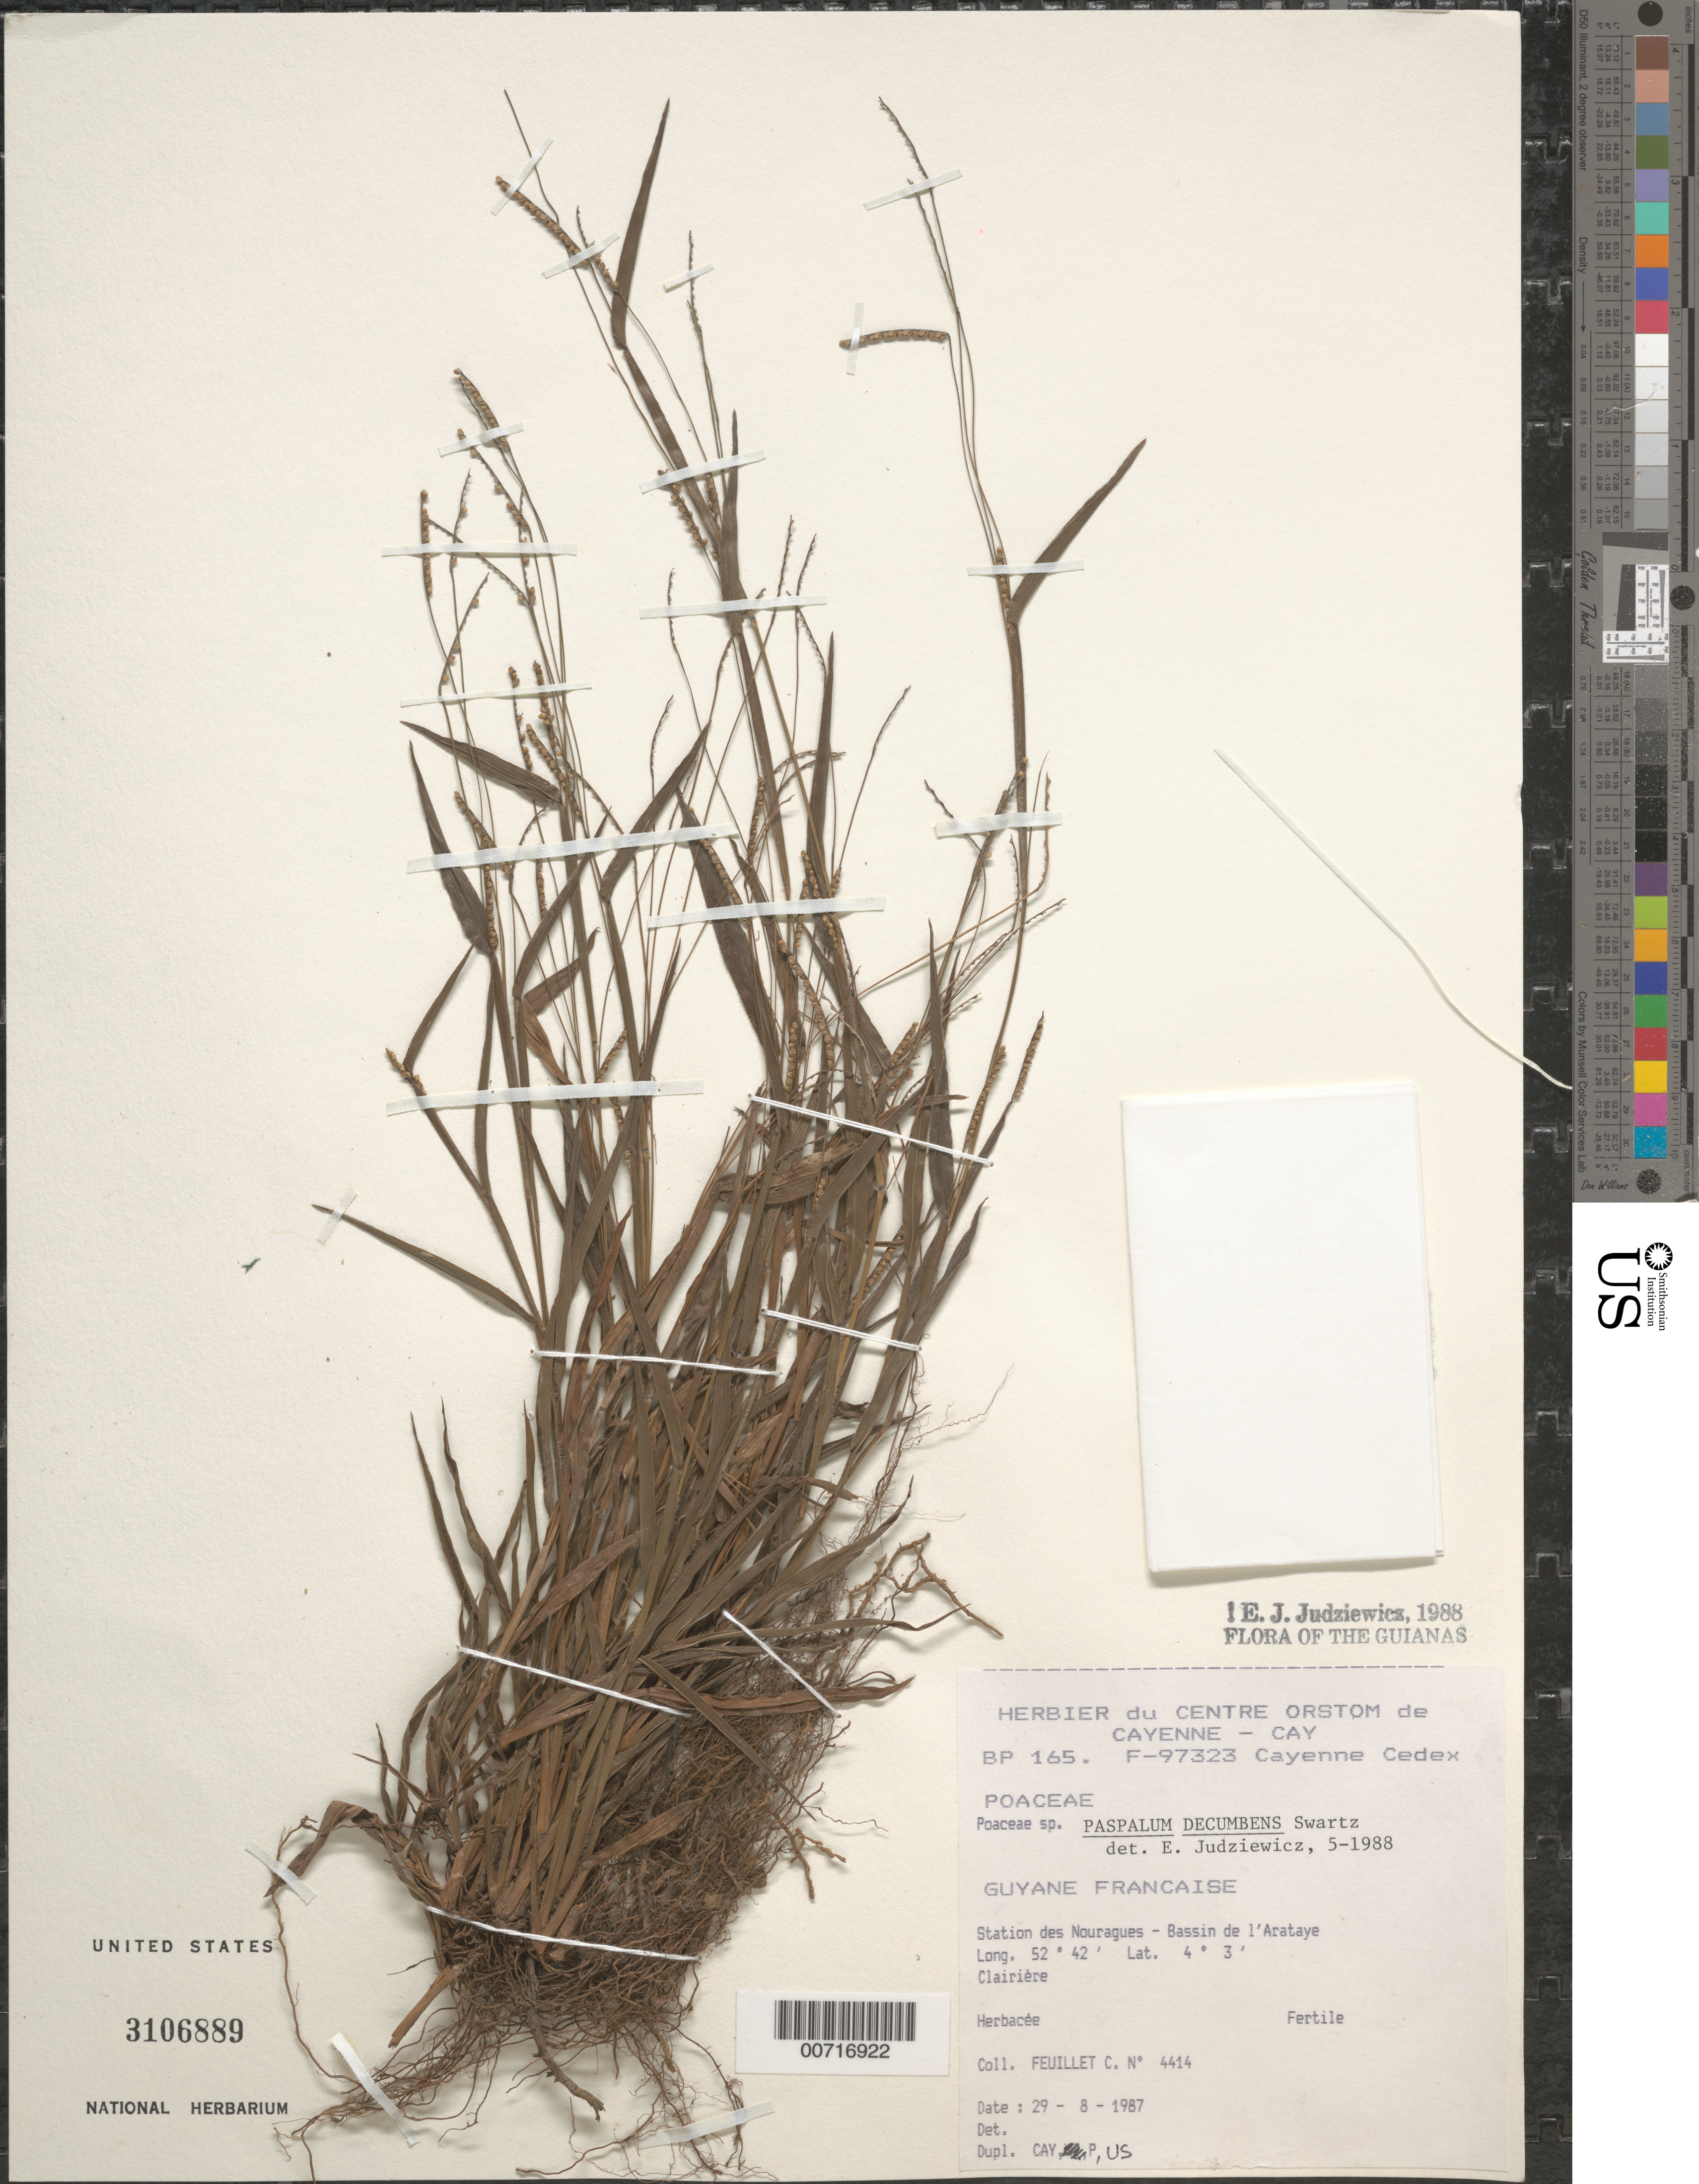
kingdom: Plantae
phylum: Tracheophyta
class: Liliopsida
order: Poales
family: Poaceae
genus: Paspalum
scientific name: Paspalum decumbens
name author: Sw.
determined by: Judziewicz, E. J.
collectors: C. Feuillet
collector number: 4414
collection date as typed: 29 Aug 1987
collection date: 1987-08-29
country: French Guiana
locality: Station des Nouragues, Bassin de l'Approuague, Arataye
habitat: Clearing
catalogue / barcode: US 3106889